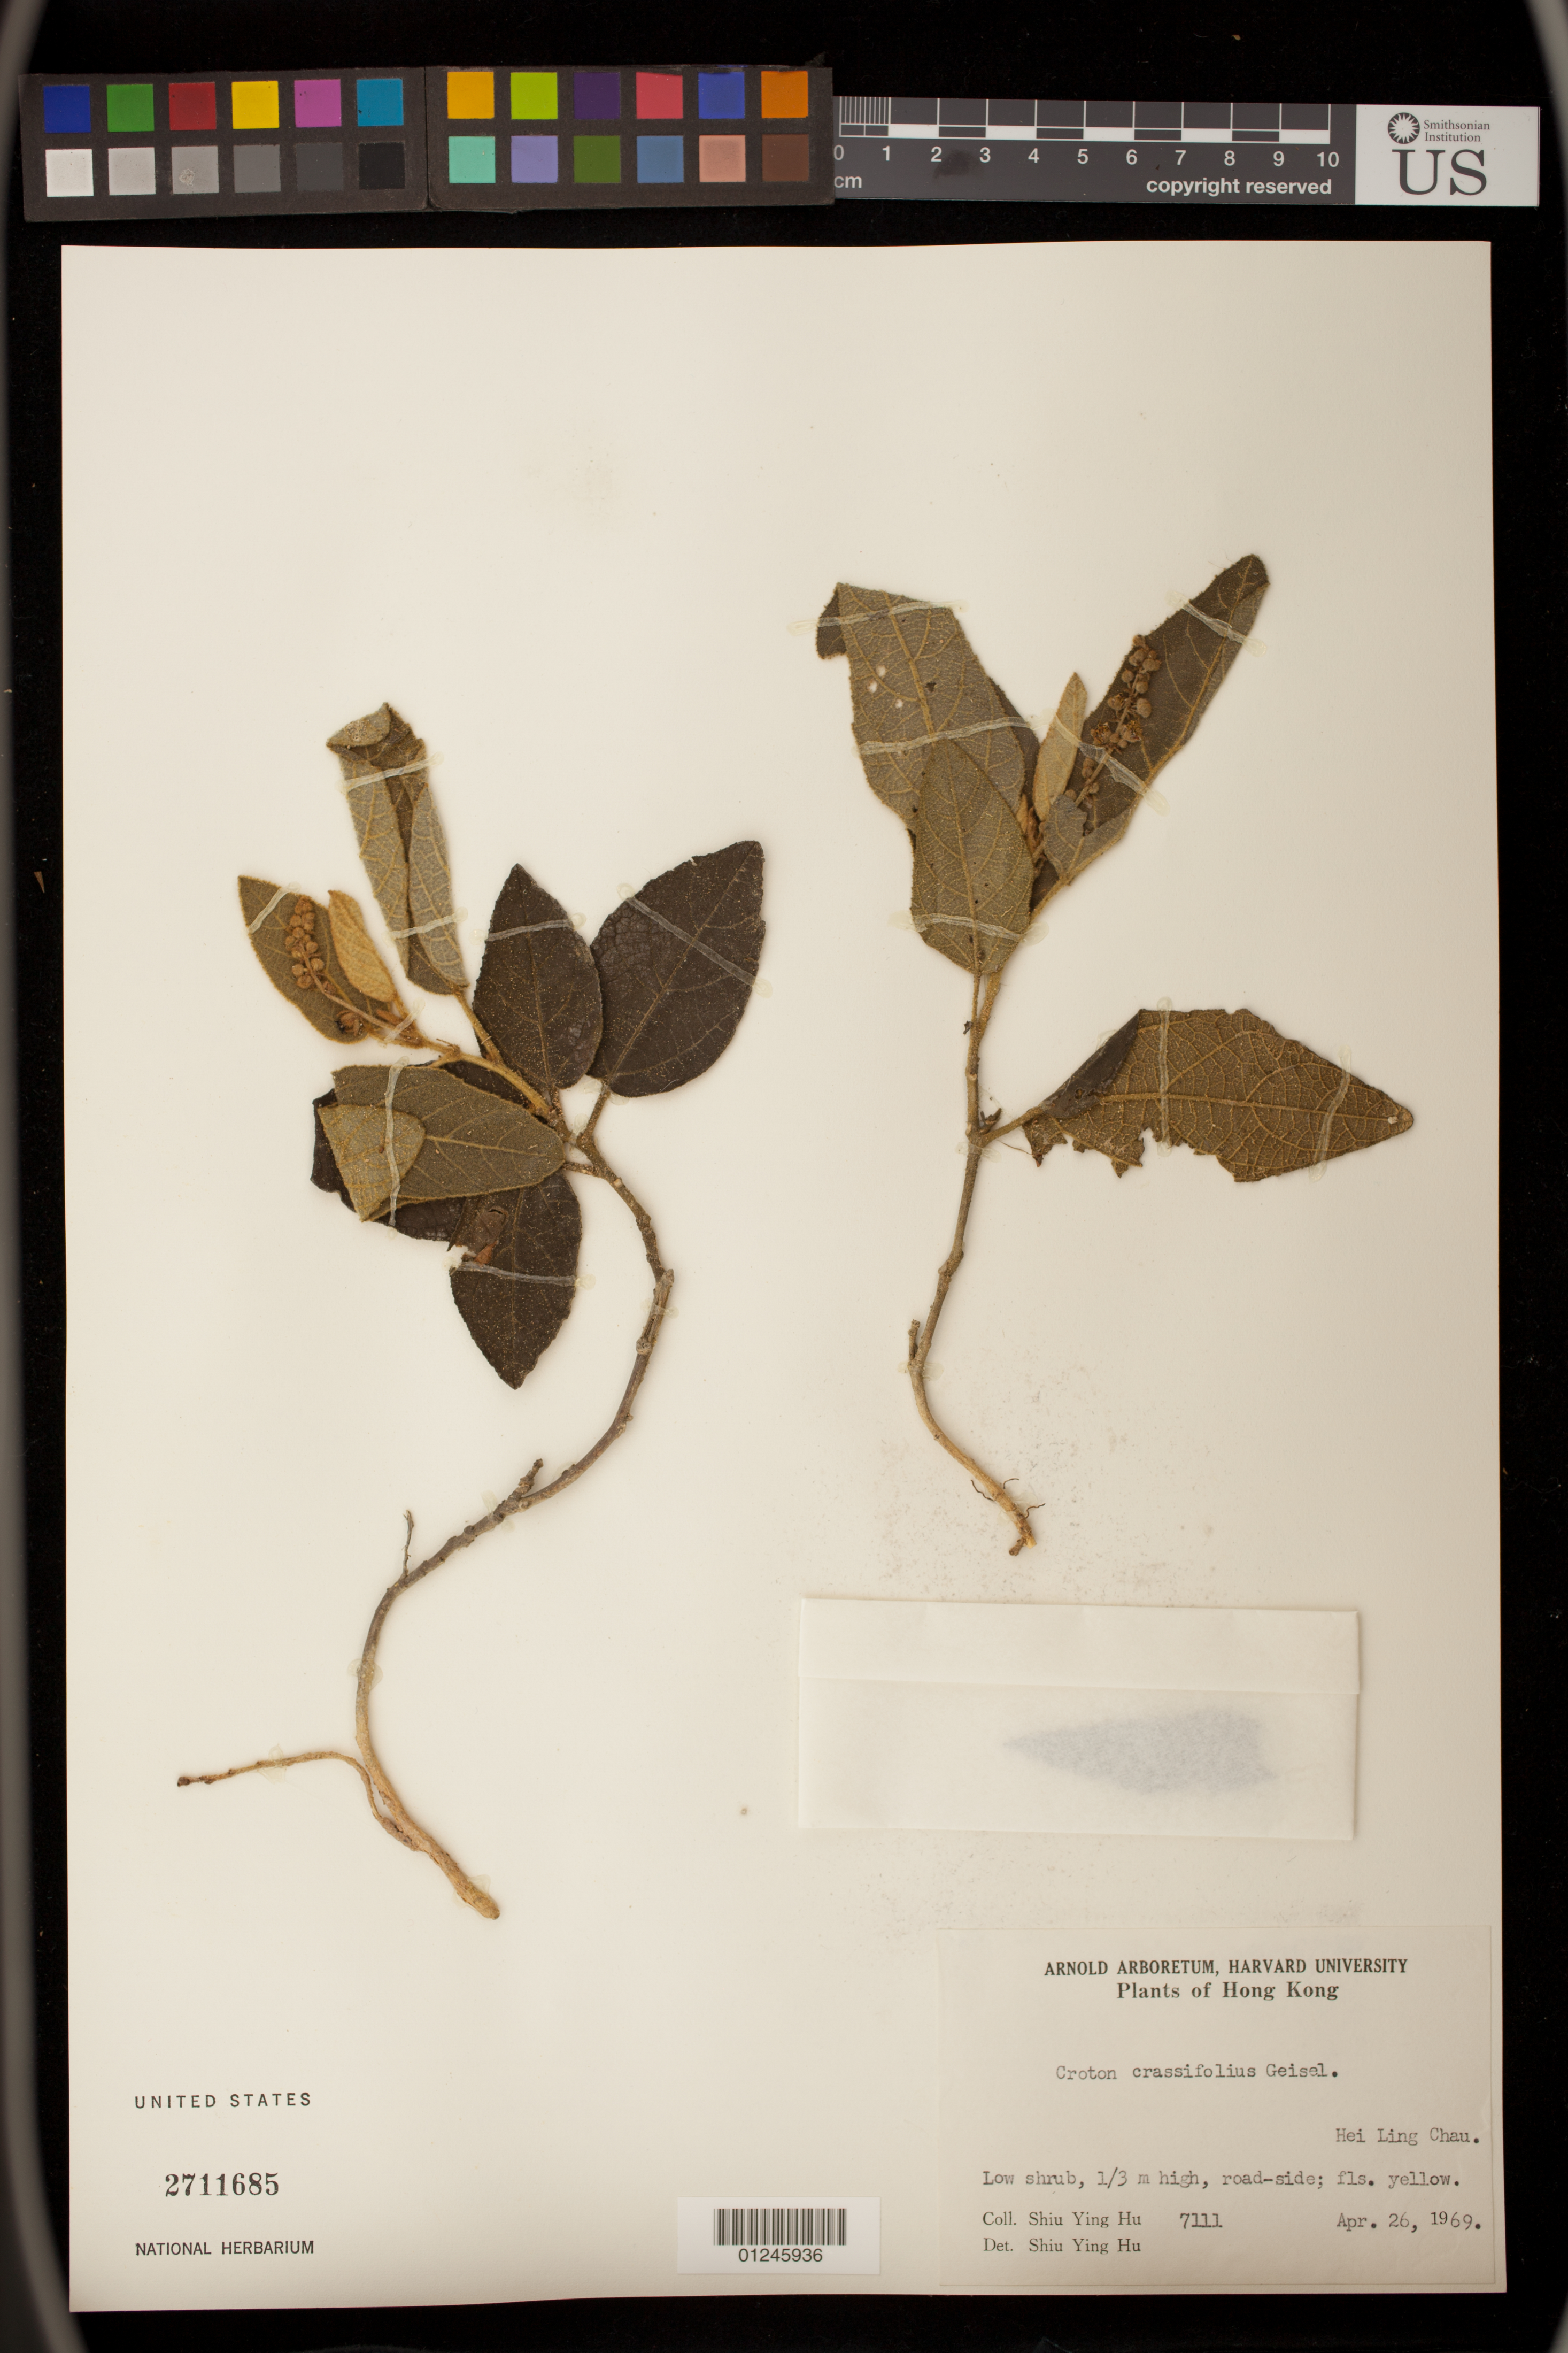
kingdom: Plantae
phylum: Tracheophyta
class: Magnoliopsida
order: Malpighiales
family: Euphorbiaceae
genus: Croton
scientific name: Croton crassifolius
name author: Geiseler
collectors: S. Y. Hu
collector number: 7111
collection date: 1969-04-26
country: China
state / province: Hong Kong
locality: Hei Ling Chau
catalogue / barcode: US 2711685